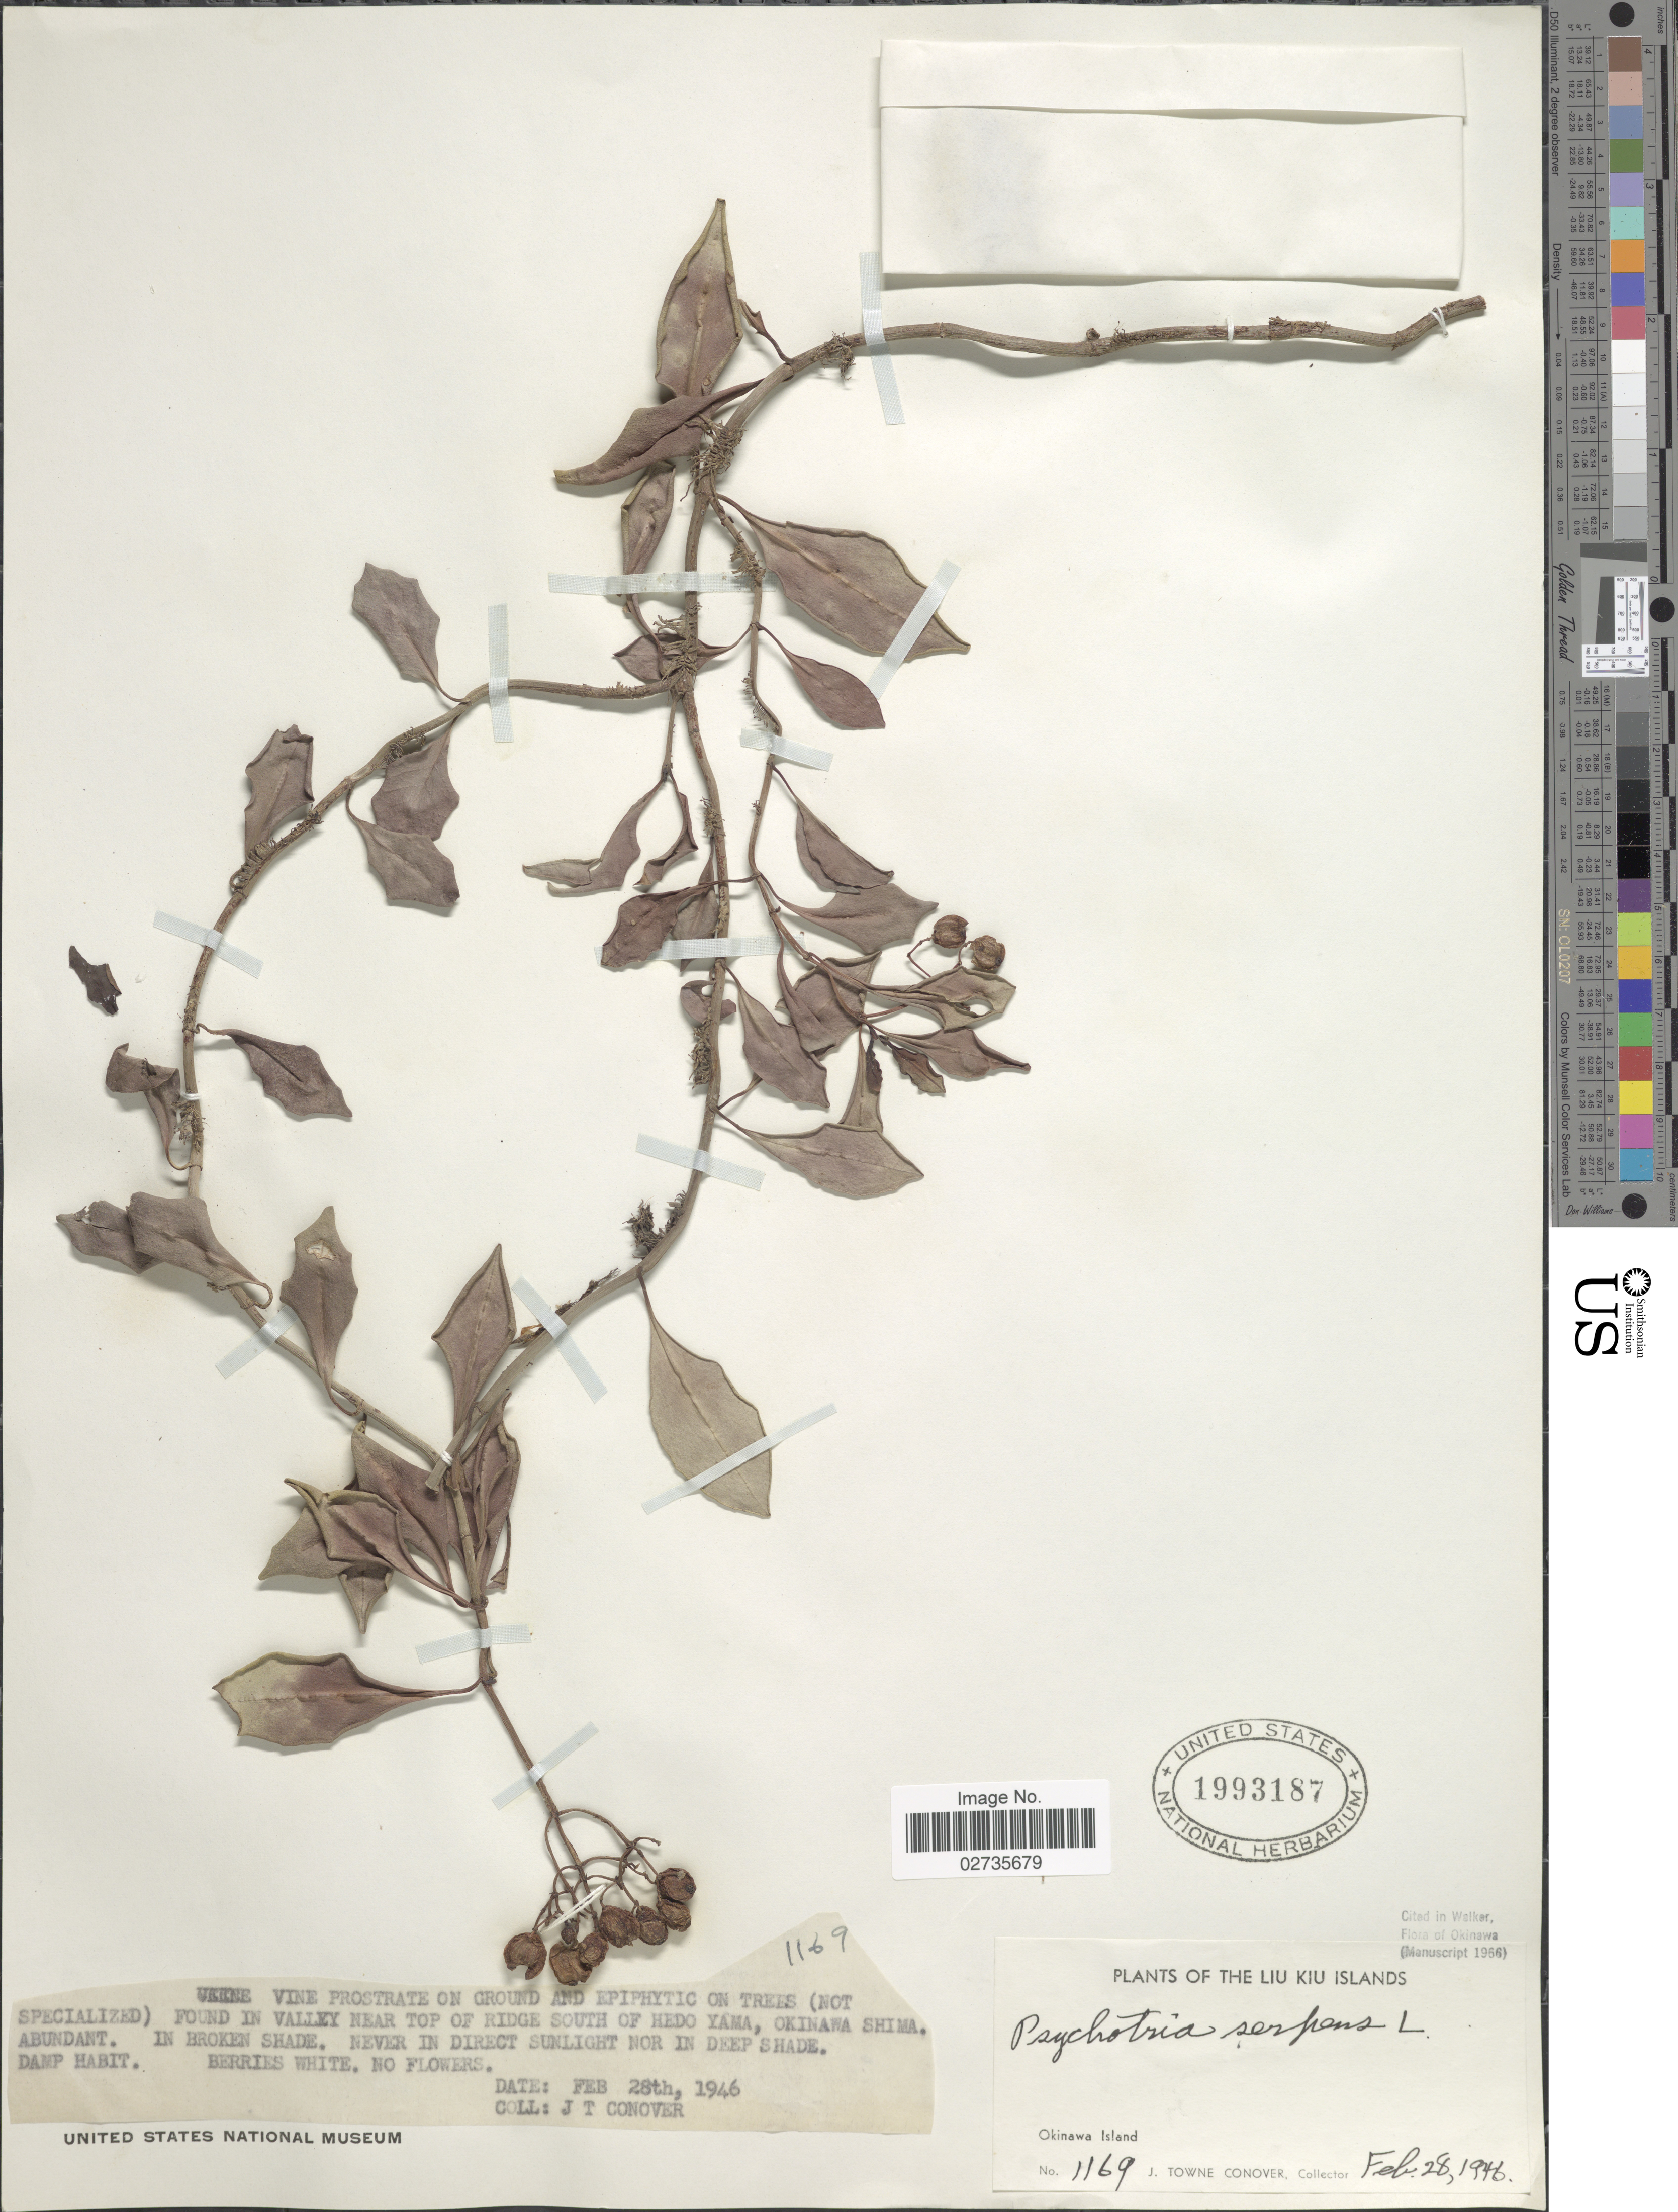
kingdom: Plantae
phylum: Tracheophyta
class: Magnoliopsida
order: Gentianales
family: Rubiaceae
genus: Psychotria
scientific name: Psychotria serpens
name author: L.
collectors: J. T. Conover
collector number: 1169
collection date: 1946-02-28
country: Japan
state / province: Okinawa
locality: The Liu Kiu Islands, Okinawa Island, in valley near top of ridge of Hedo Yama, Okinawa Shima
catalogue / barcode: US 1993187